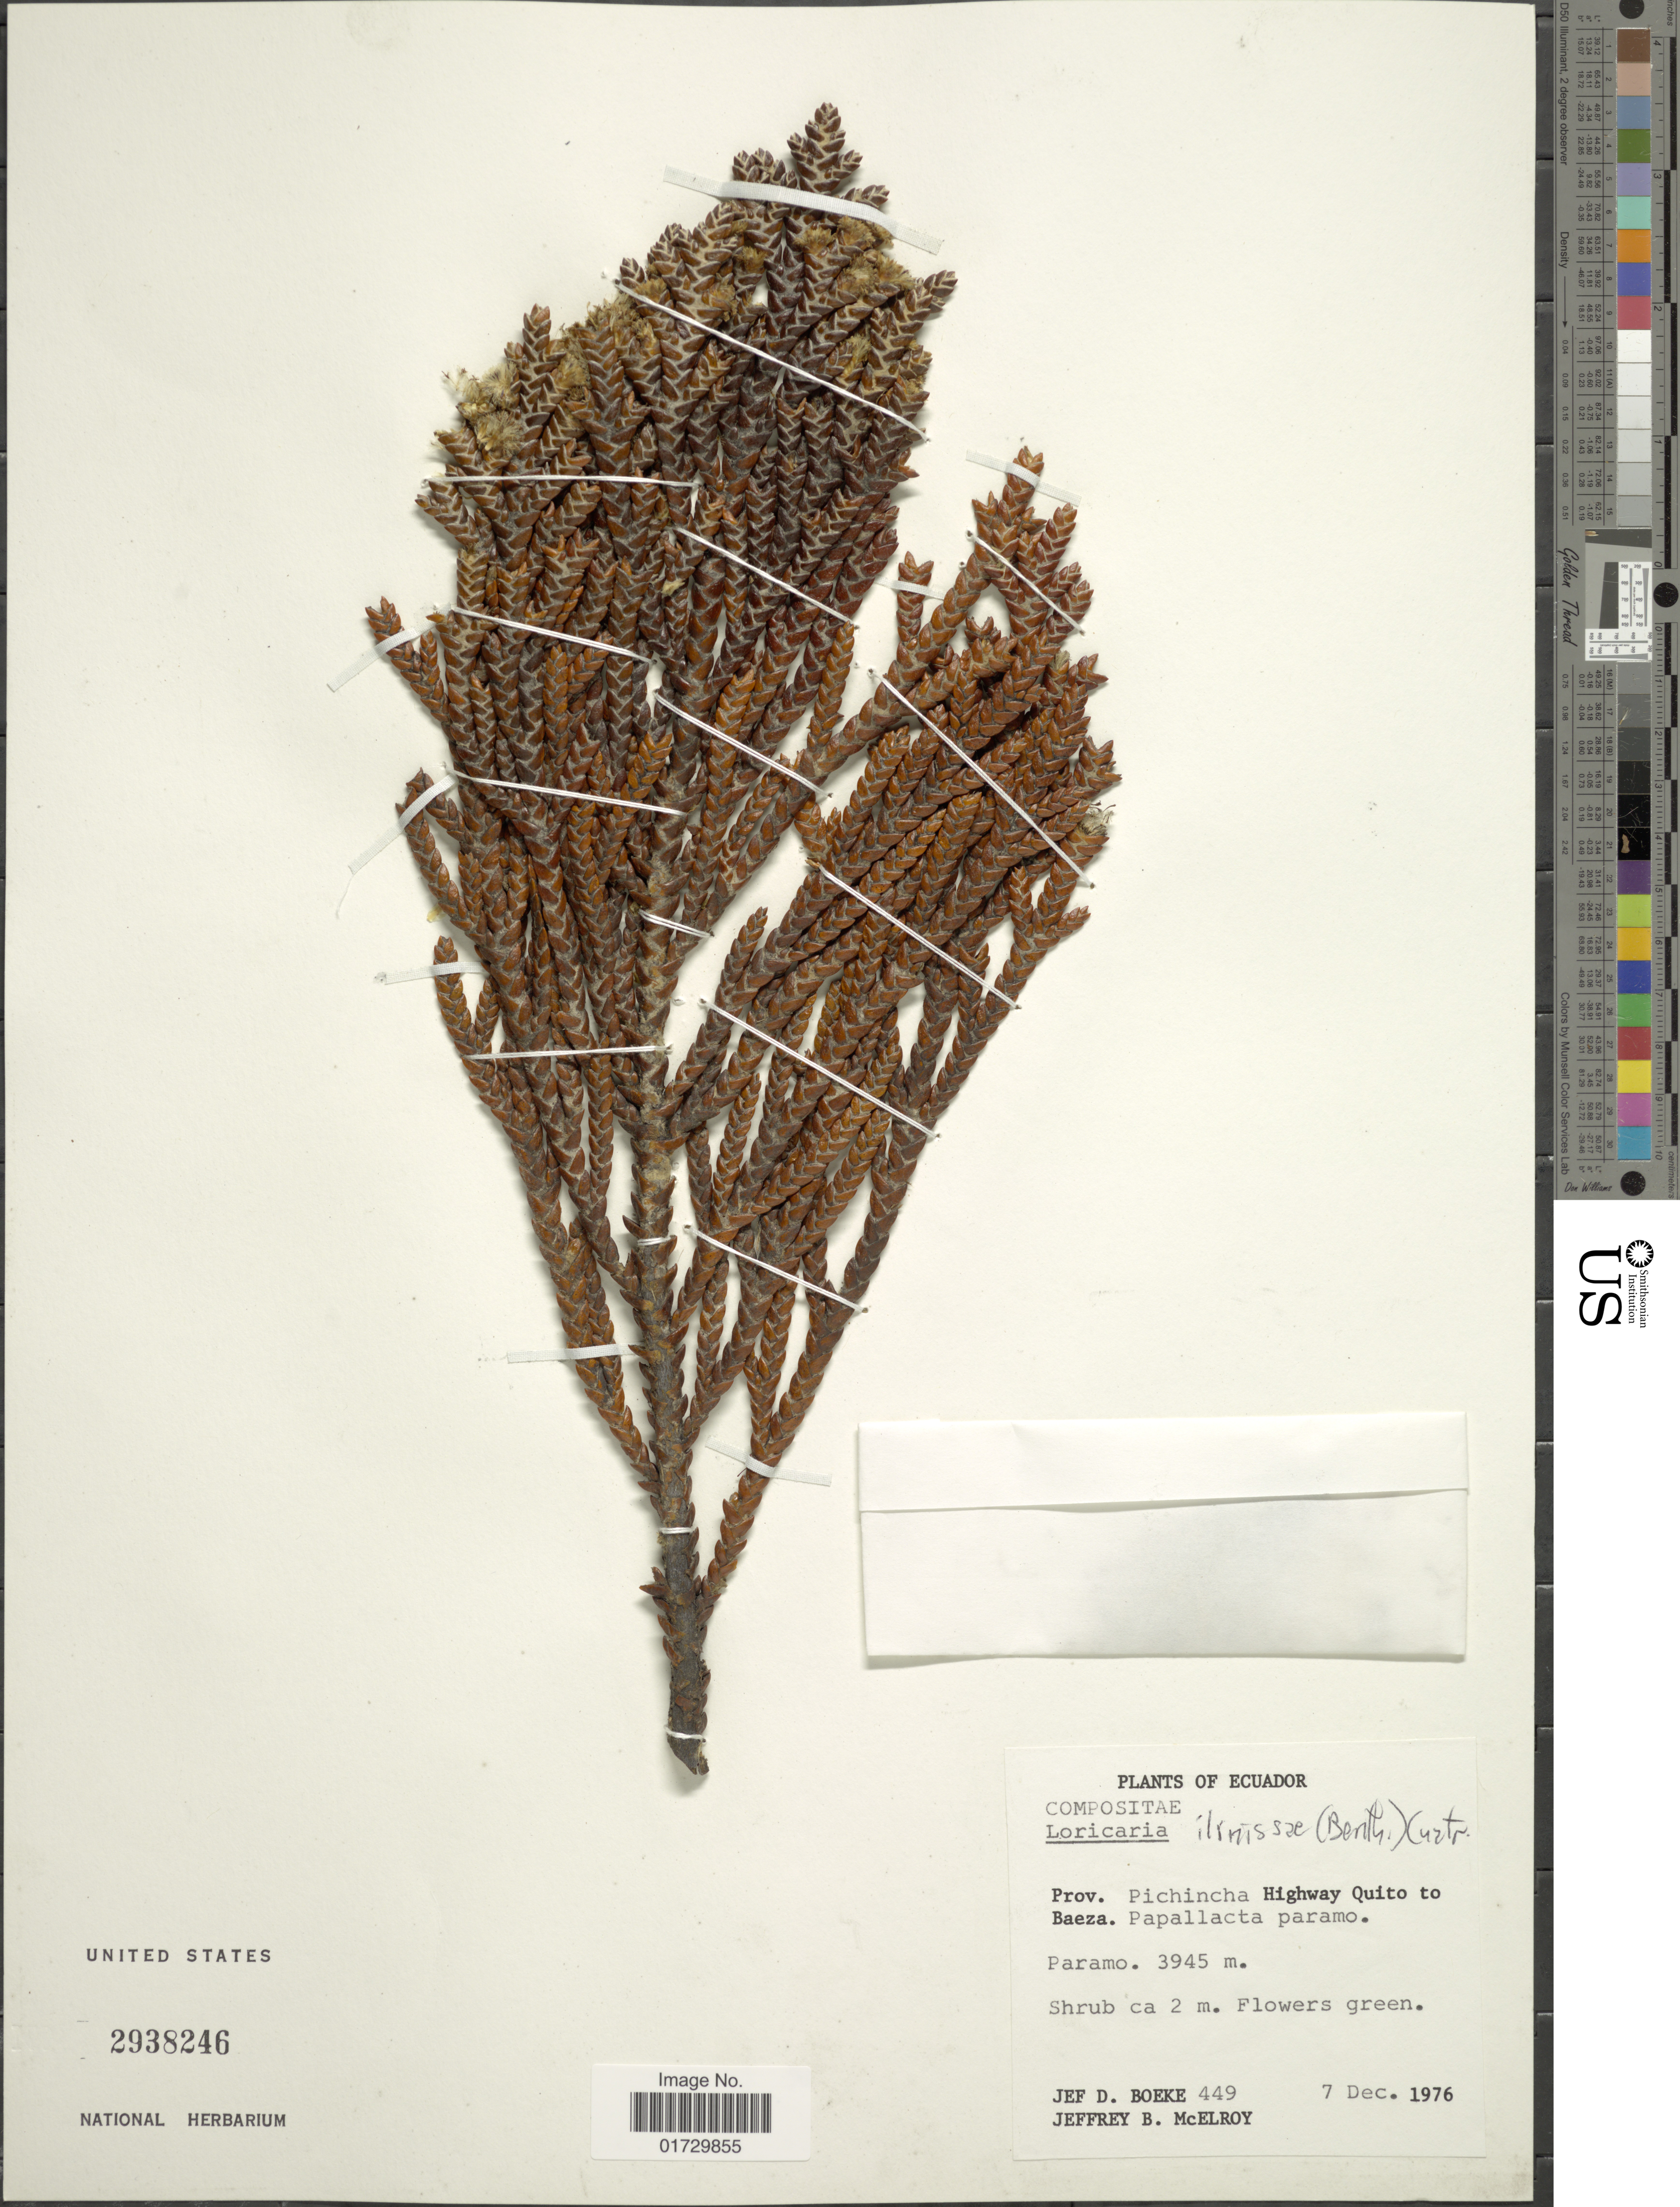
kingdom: Plantae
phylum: Tracheophyta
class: Magnoliopsida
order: Asterales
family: Asteraceae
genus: Loricaria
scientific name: Loricaria ilinissae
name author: (Benth.) Cuatrec.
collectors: J. D. Boeke & J. B. McElroy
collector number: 449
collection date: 1976-12-07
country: Ecuador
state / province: Pichincha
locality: Highway Quito to Baeza. Papallacta paramo, Paramo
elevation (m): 3945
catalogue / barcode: US 2938246